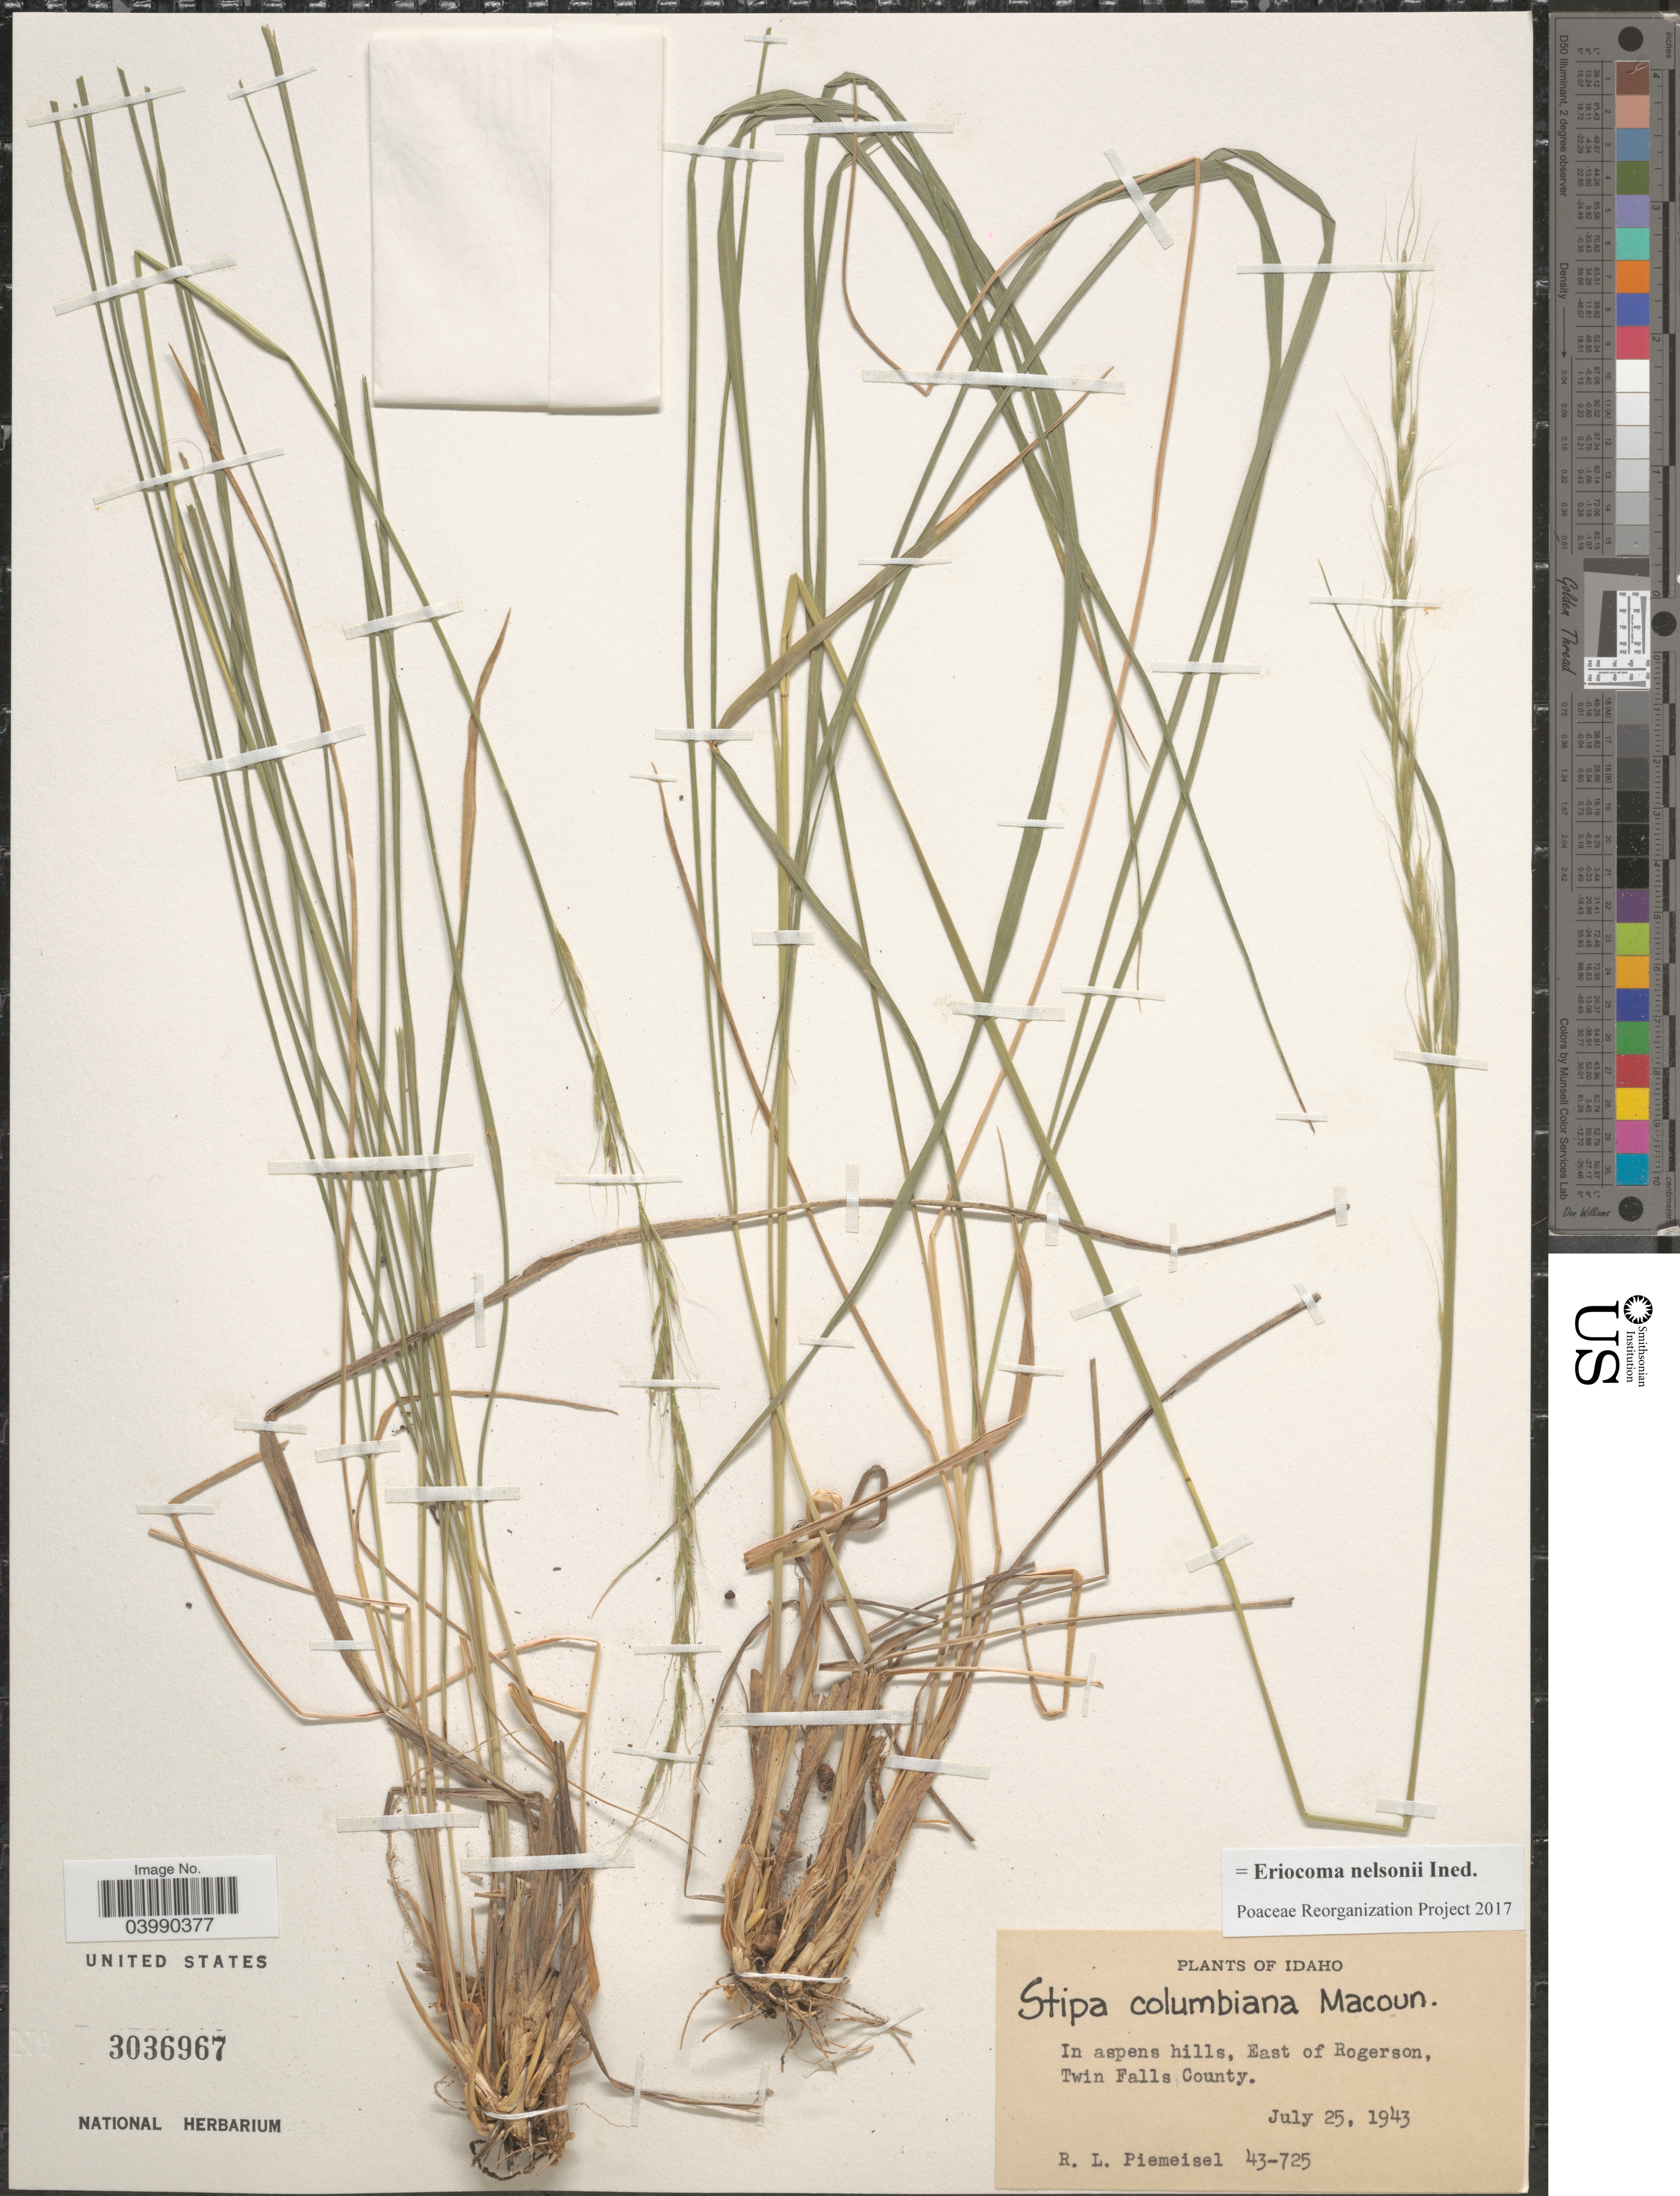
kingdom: Plantae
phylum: Tracheophyta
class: Liliopsida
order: Poales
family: Poaceae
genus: Eriocoma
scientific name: Eriocoma nelsonii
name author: (Scribn.) Romasch.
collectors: R. L. Piemeisel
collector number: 43-725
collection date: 1943-07-25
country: United States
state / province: Idaho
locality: In aspens hills, East of Rogerson, Twin Falls County.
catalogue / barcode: US 3036967